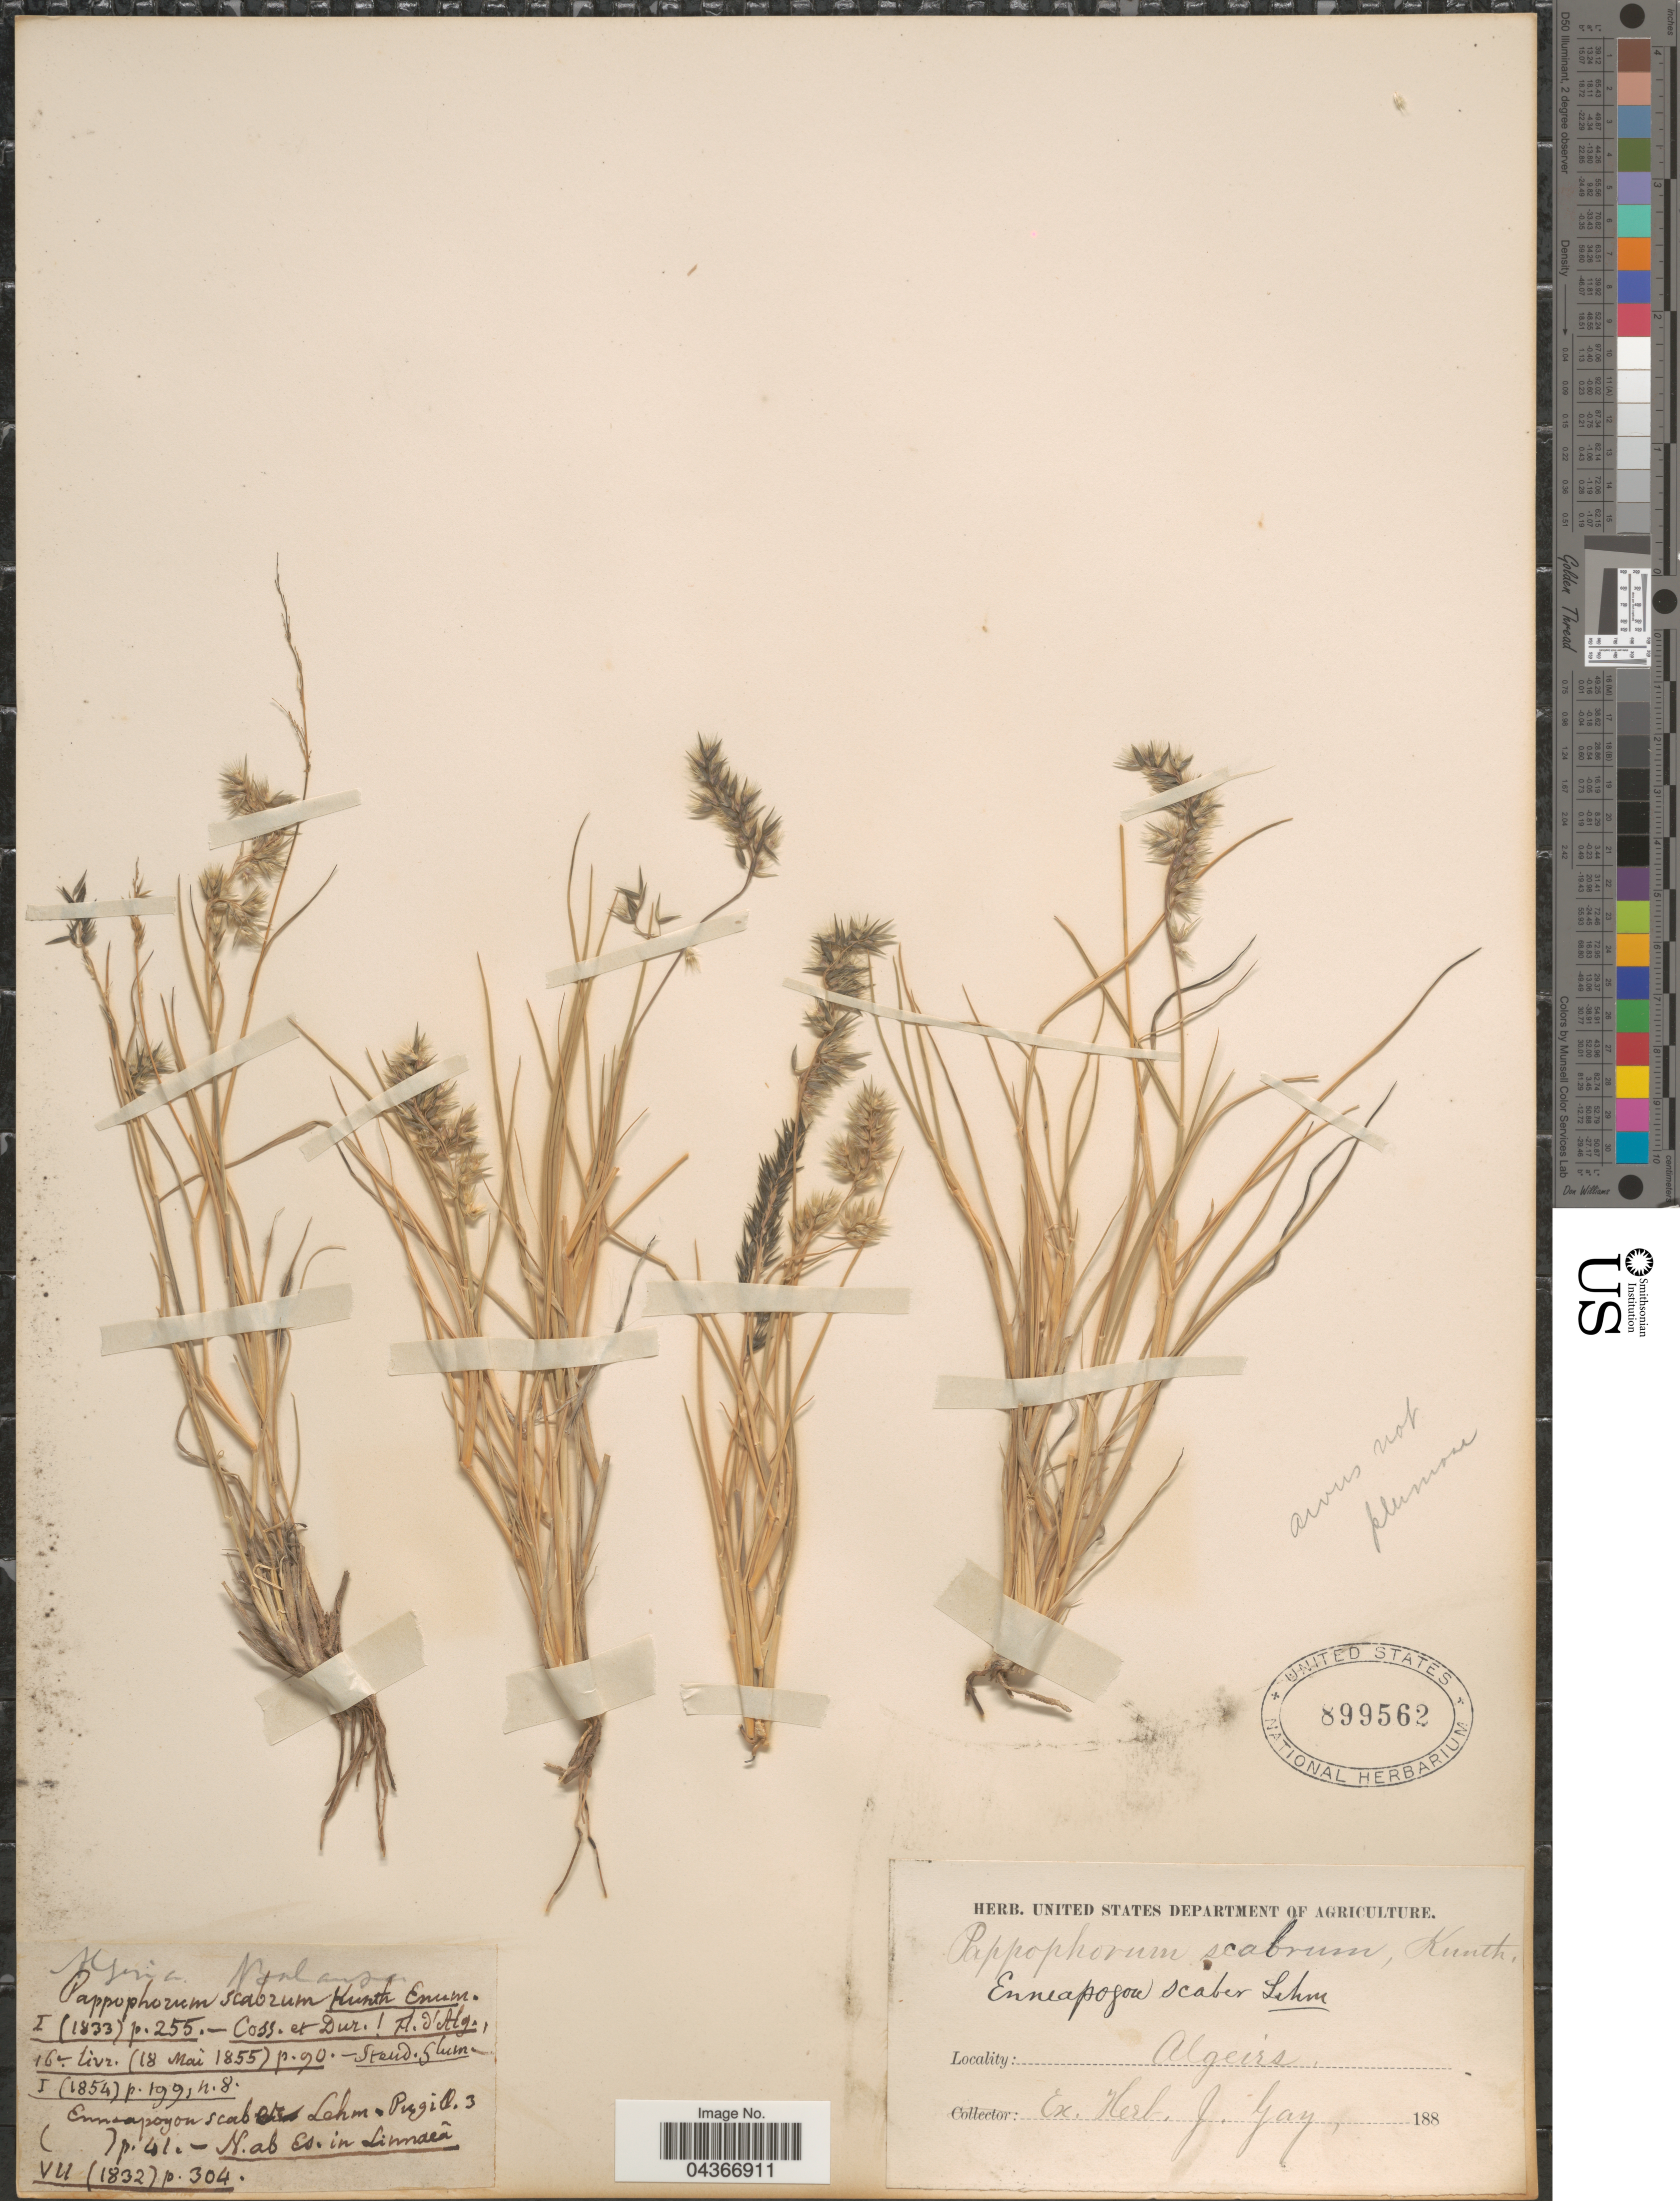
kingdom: Plantae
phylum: Tracheophyta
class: Liliopsida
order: Poales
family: Poaceae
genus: Enneapogon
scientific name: Enneapogon scaber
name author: Lehm.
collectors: ex herb. J. Gay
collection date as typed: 188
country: Algeria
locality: Algeirs.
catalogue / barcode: US 899562